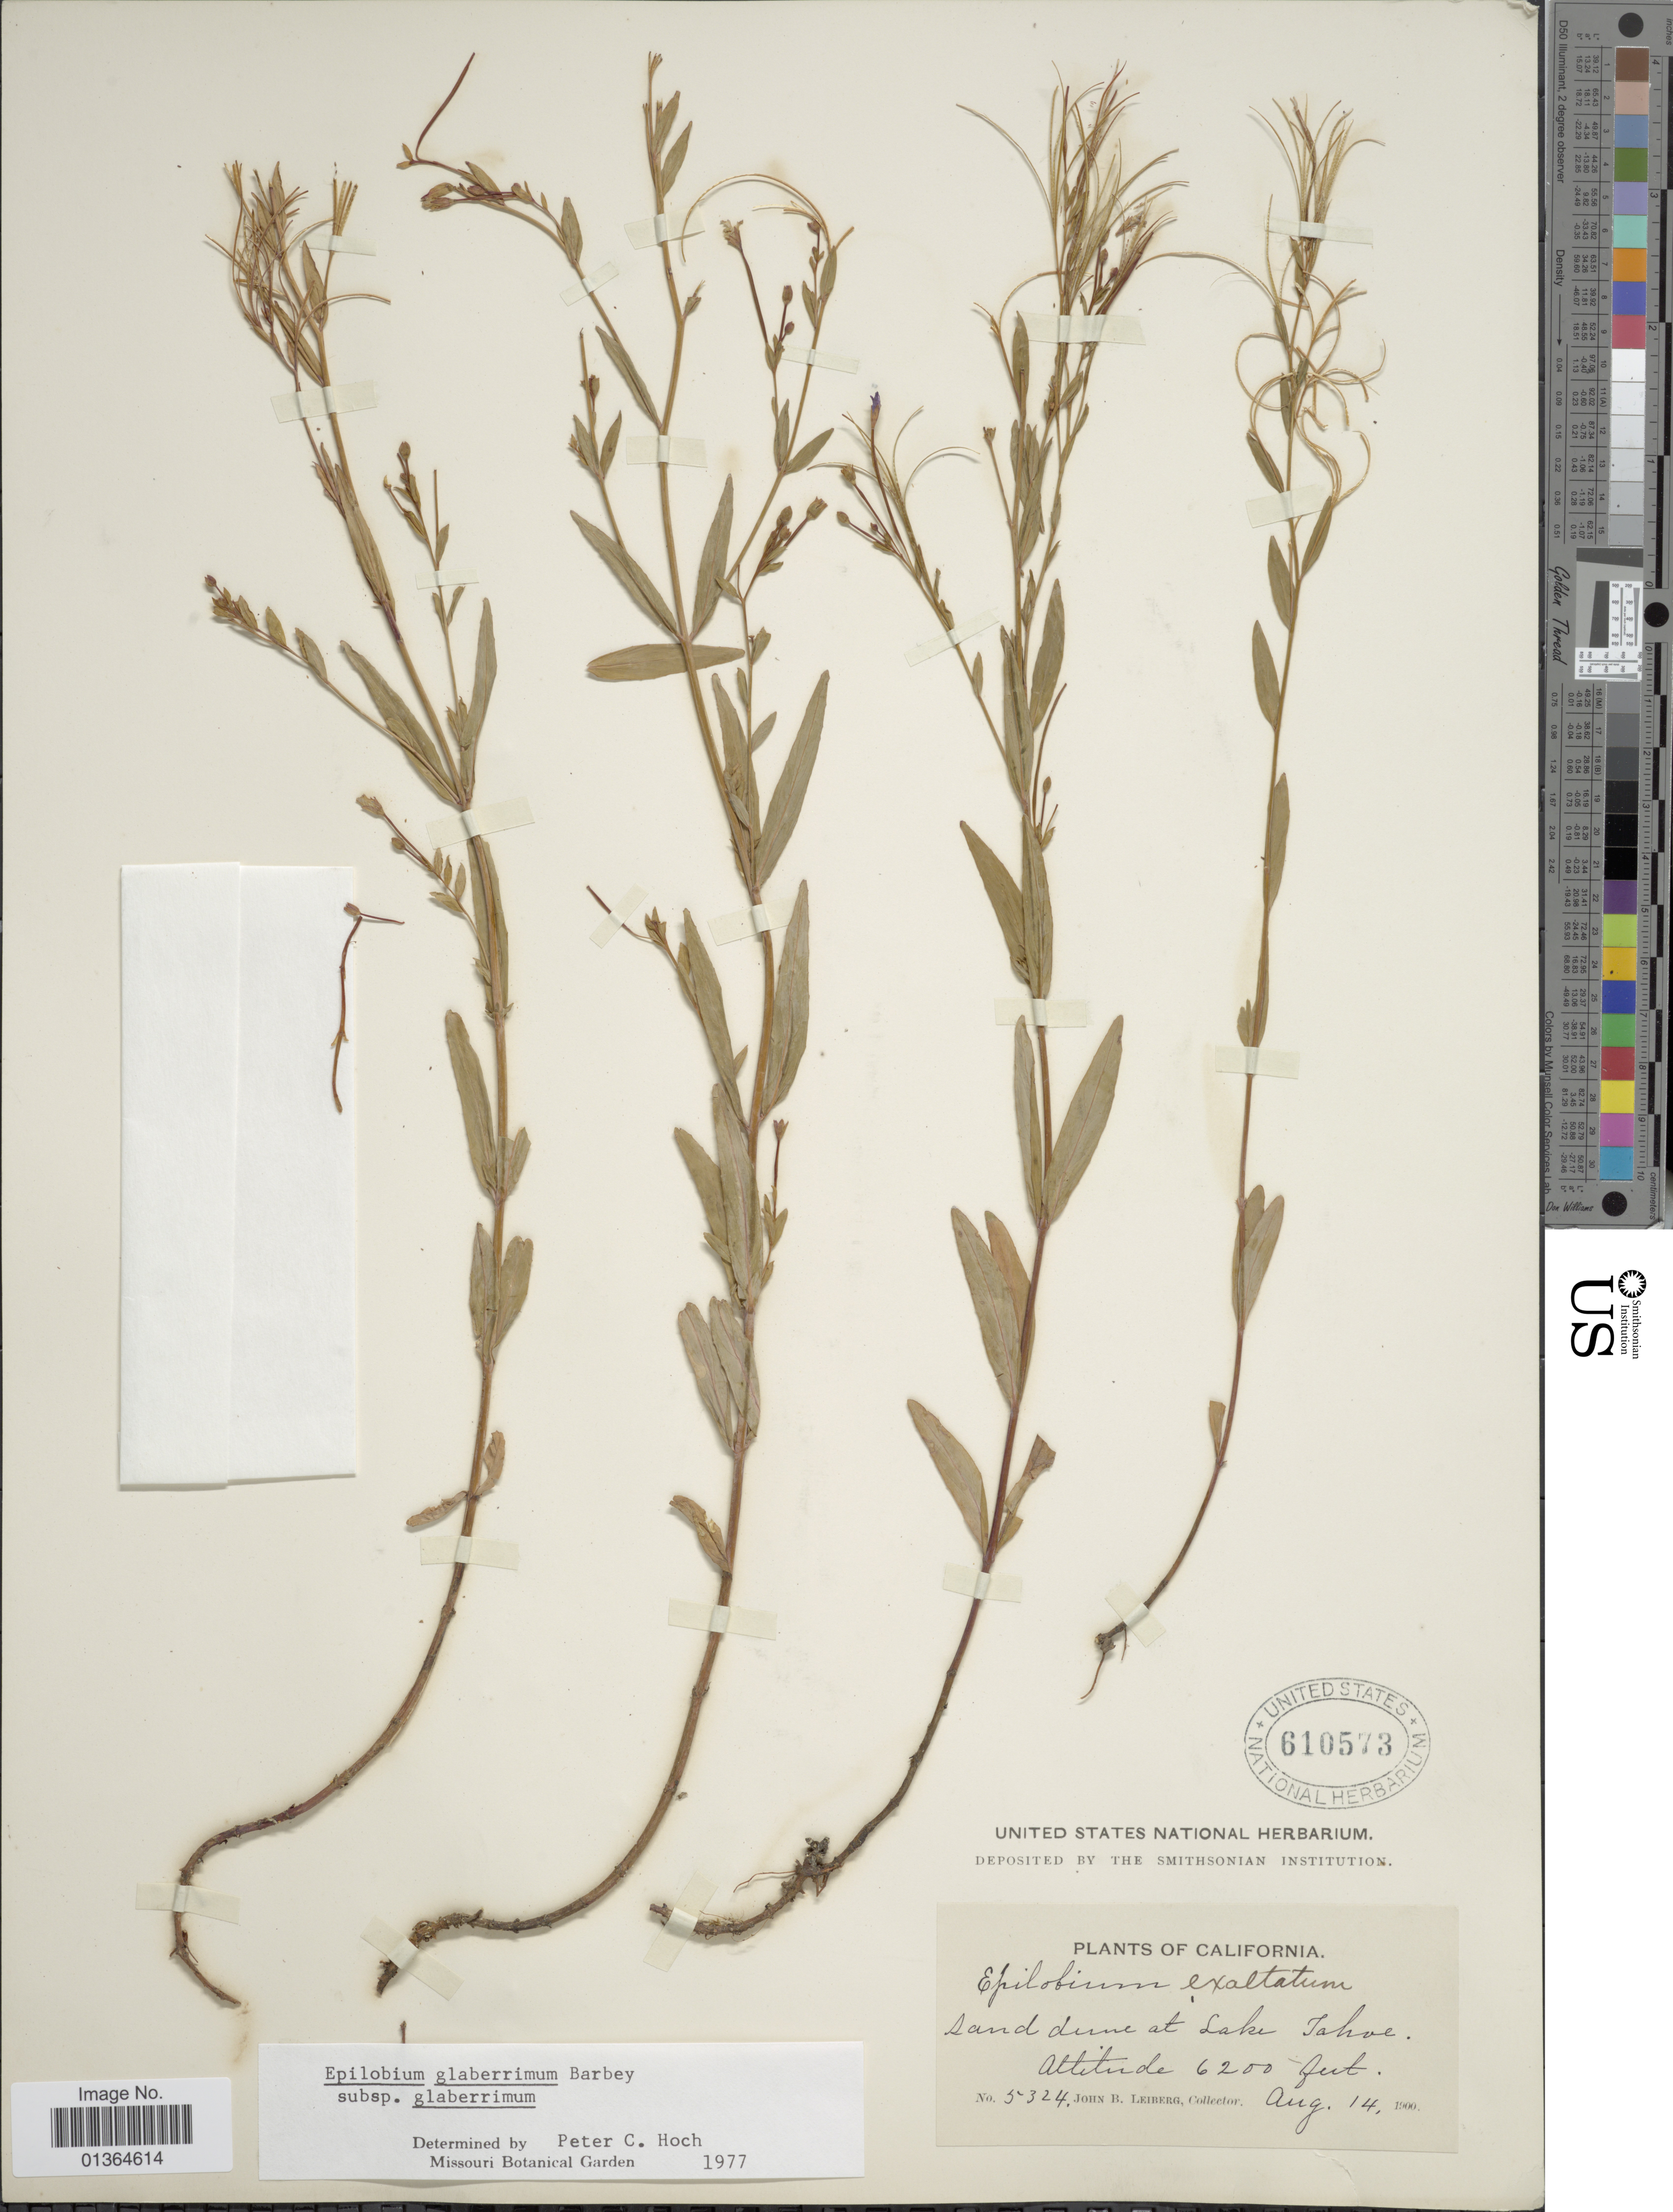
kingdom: Plantae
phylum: Tracheophyta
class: Magnoliopsida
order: Myrtales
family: Onagraceae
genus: Epilobium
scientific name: Epilobium glaberrimum subsp. glaberrimum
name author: Barbey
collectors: J. B. Leiberg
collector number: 5324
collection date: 1900-08-14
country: United States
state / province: California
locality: Sand dune at Lake Tahoe.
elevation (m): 1890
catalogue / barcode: US 610573